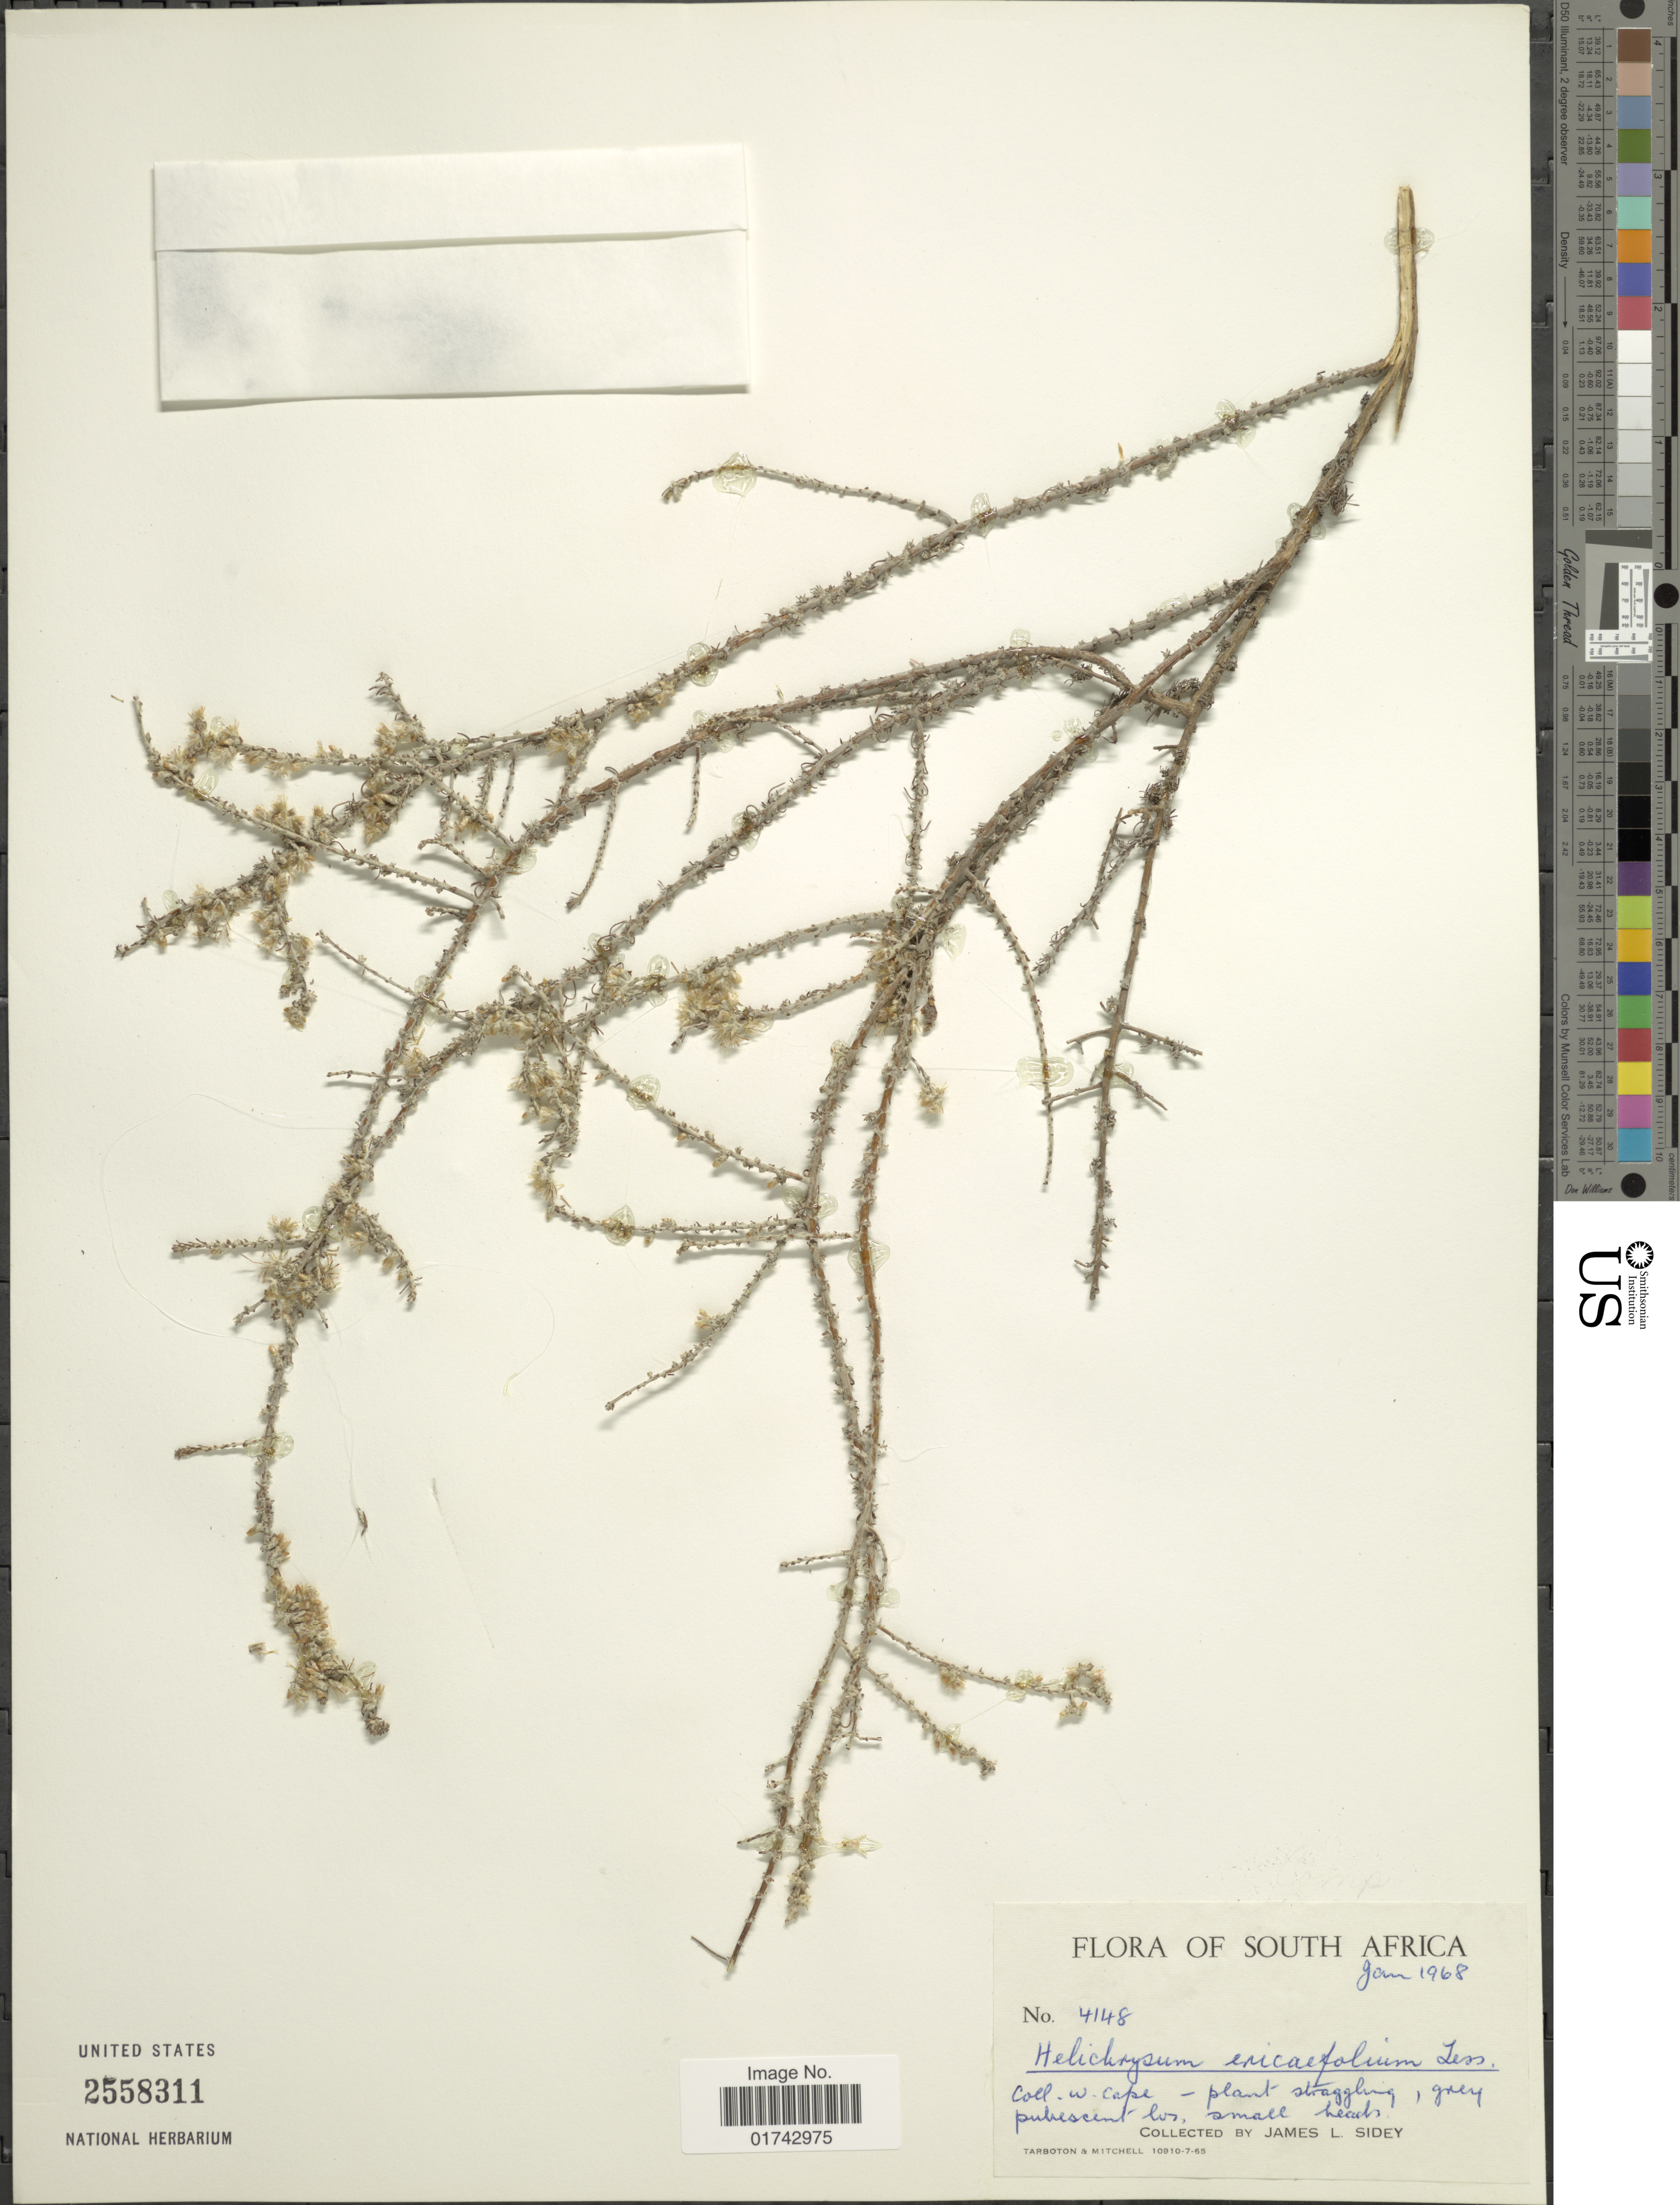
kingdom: Plantae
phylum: Tracheophyta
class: Magnoliopsida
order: Asterales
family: Asteraceae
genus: Helichrysum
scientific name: Helichrysum ericafolium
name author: Baker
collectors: J. L. Sidey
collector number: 4148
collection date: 1968-01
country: South Africa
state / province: Western Cape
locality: W. Cape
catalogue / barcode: US 2558311